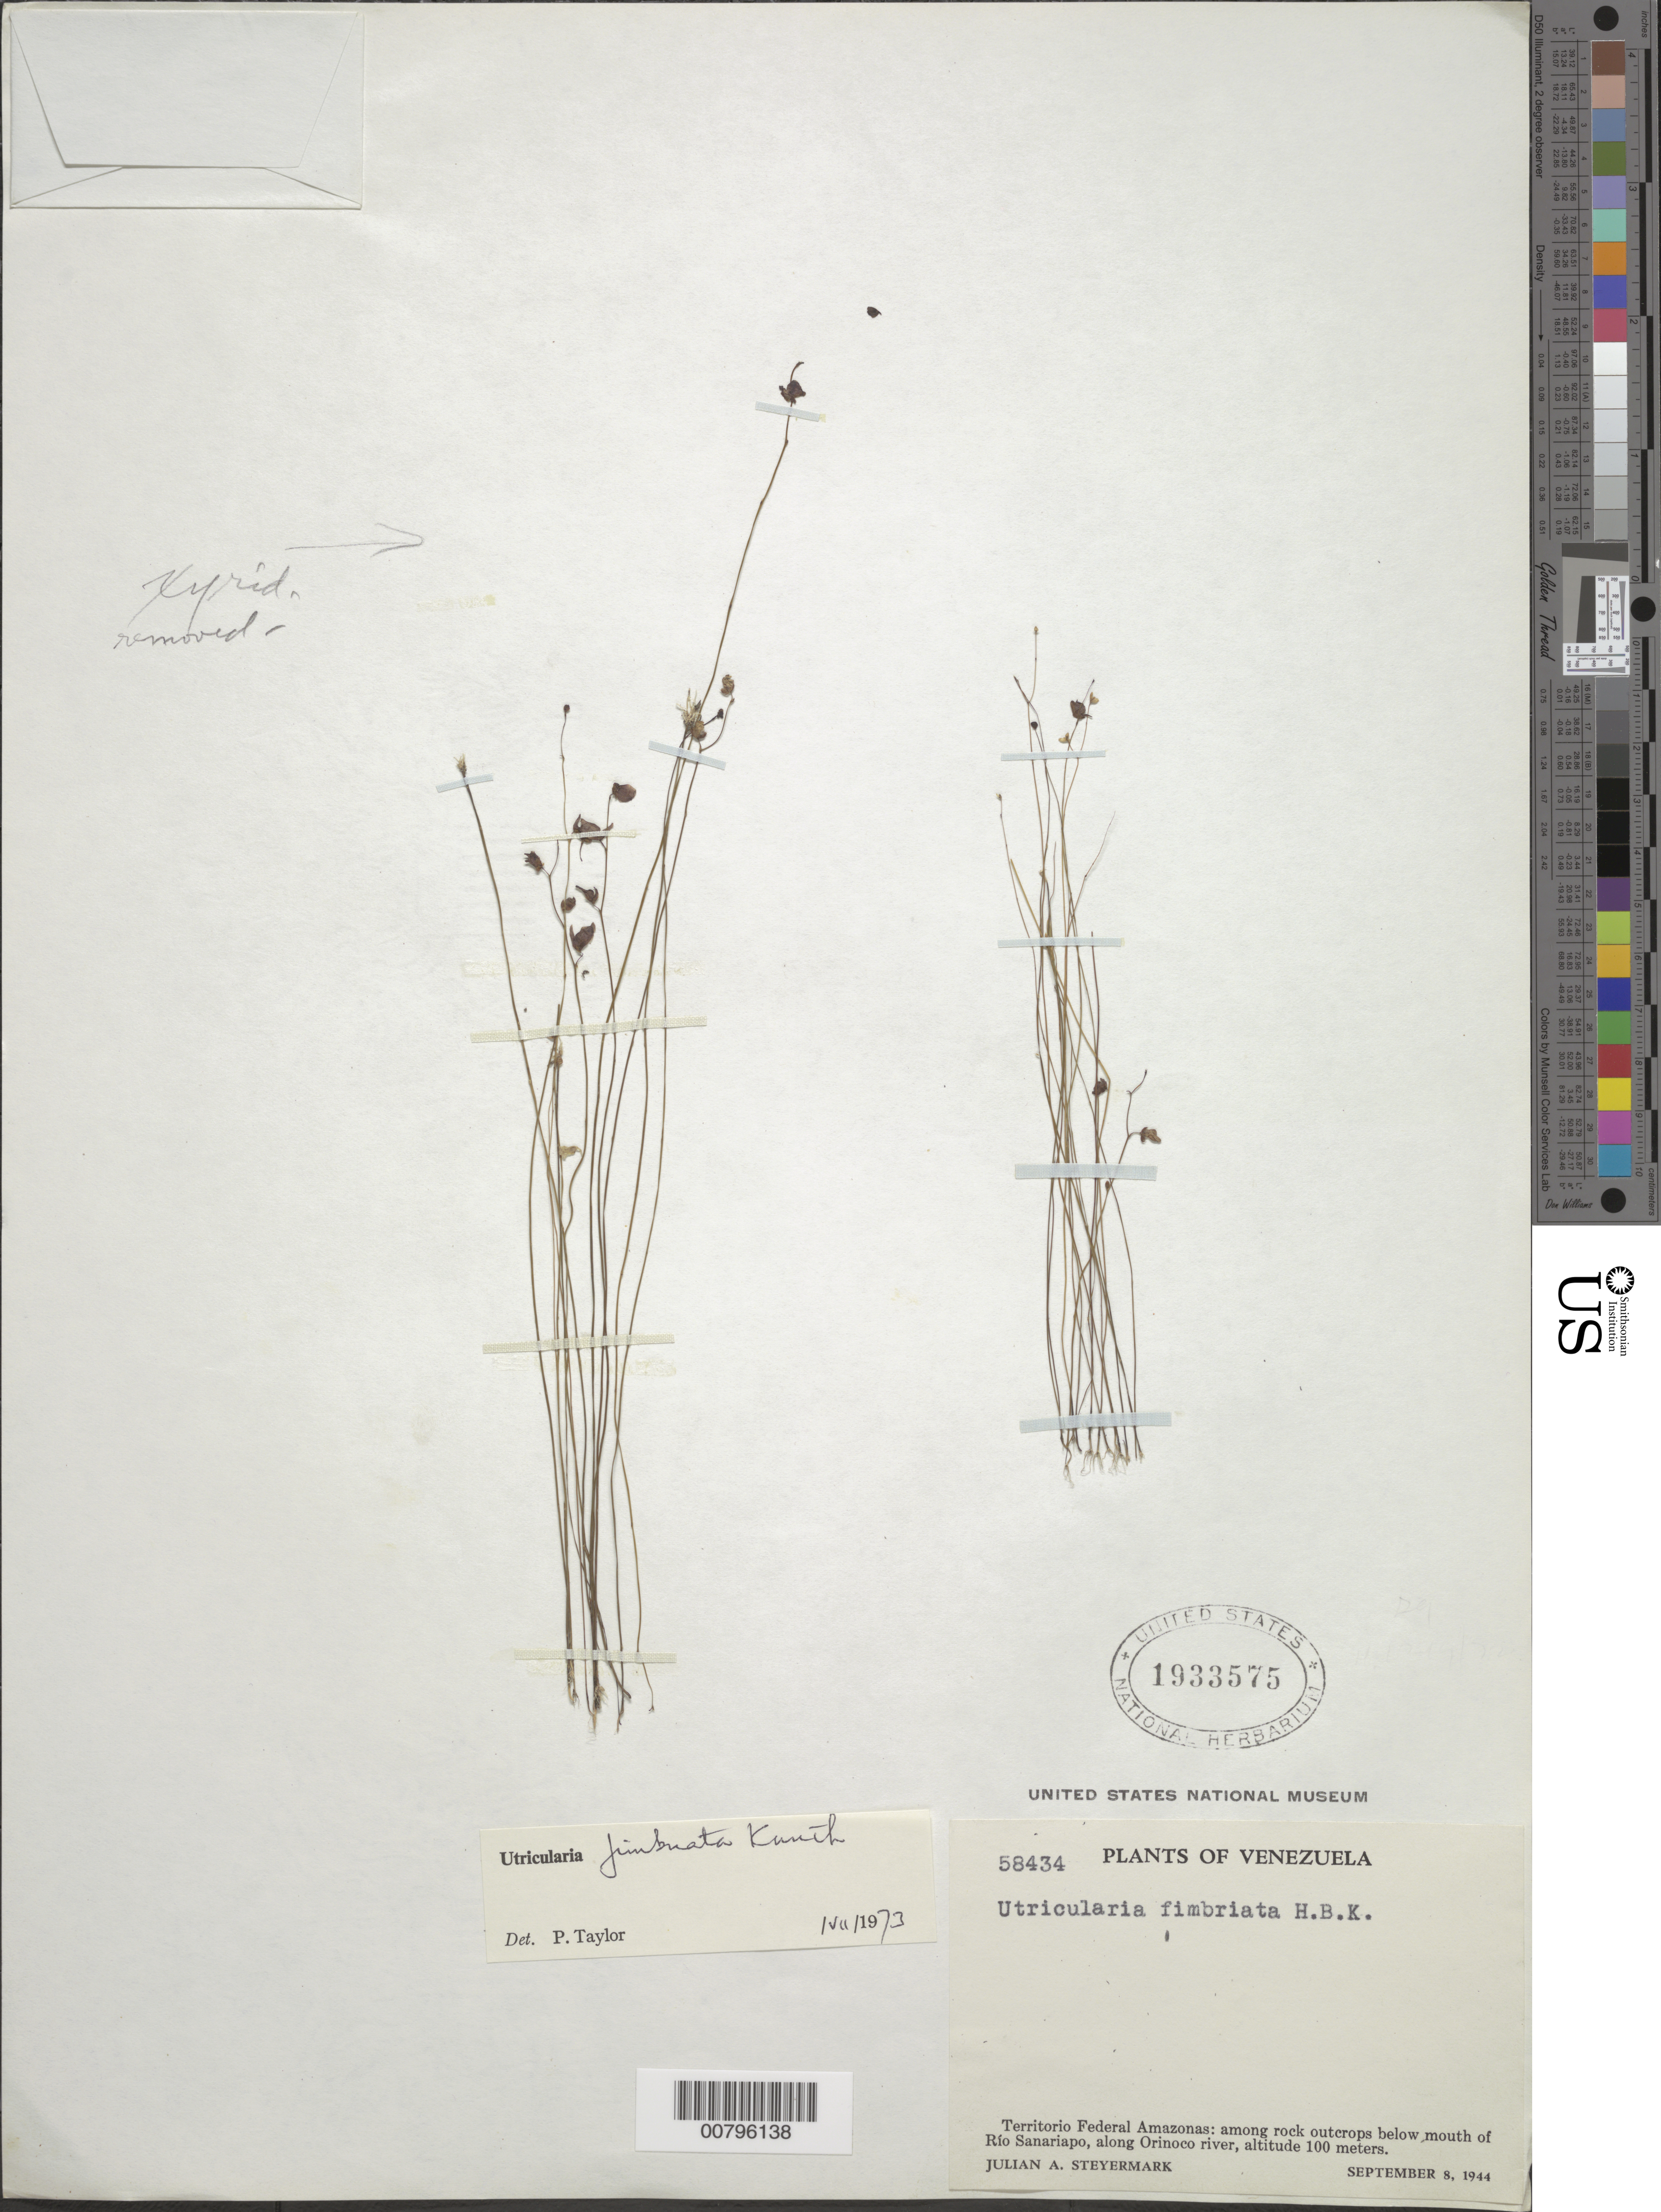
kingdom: Plantae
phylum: Tracheophyta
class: Magnoliopsida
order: Lamiales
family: Lentibulariaceae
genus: Utricularia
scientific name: Utricularia fimbriata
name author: Kunth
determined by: Taylor, P.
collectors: J. Steyermark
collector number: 58434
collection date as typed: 8-Sep-44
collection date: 1944-09-08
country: Venezuela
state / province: Amazonas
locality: Río Sanariapo, below mouth, along Orinoco River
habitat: Rock outcrops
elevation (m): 100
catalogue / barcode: US 1933575